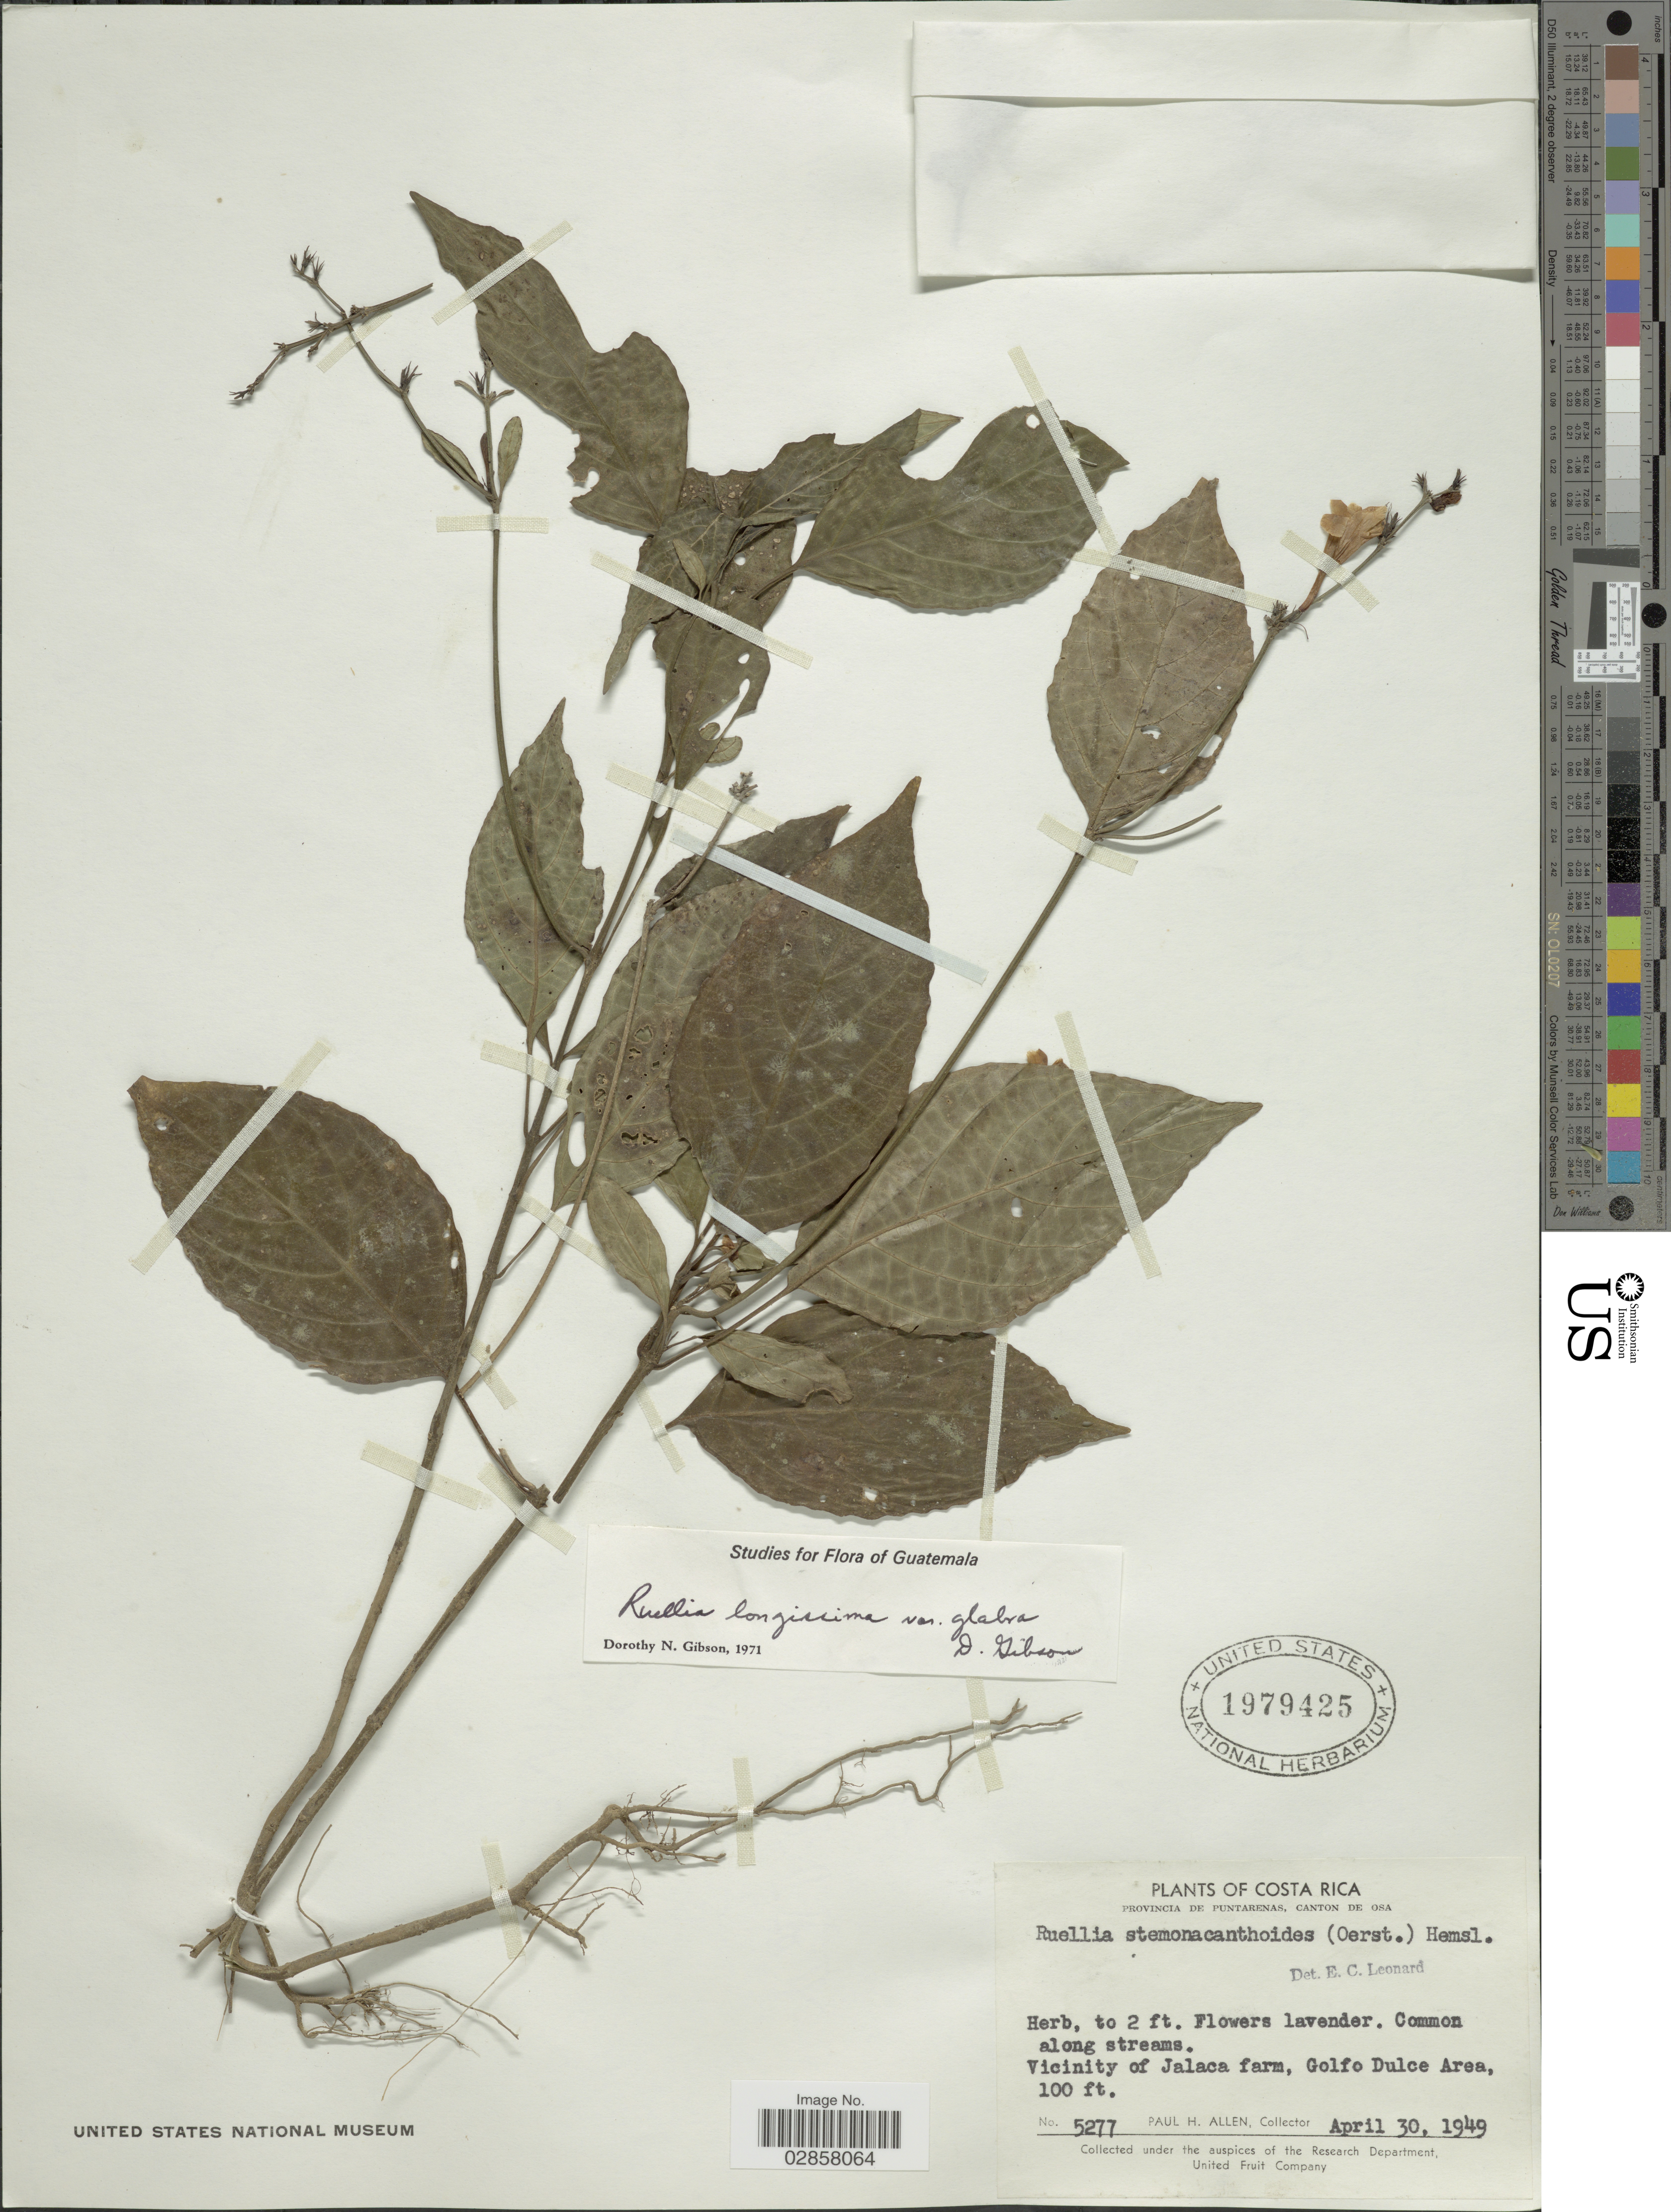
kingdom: Plantae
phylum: Tracheophyta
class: Magnoliopsida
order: Lamiales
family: Acanthaceae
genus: Ruellia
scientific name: Ruellia pittieri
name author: Lindau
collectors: P. H. Allen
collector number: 5277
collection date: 1949-04-30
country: Costa Rica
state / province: Puntarenas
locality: Canton de Osa. Vicinity of Jalaca farm, Golfo Dulce Area.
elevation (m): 30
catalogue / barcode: US 1979425